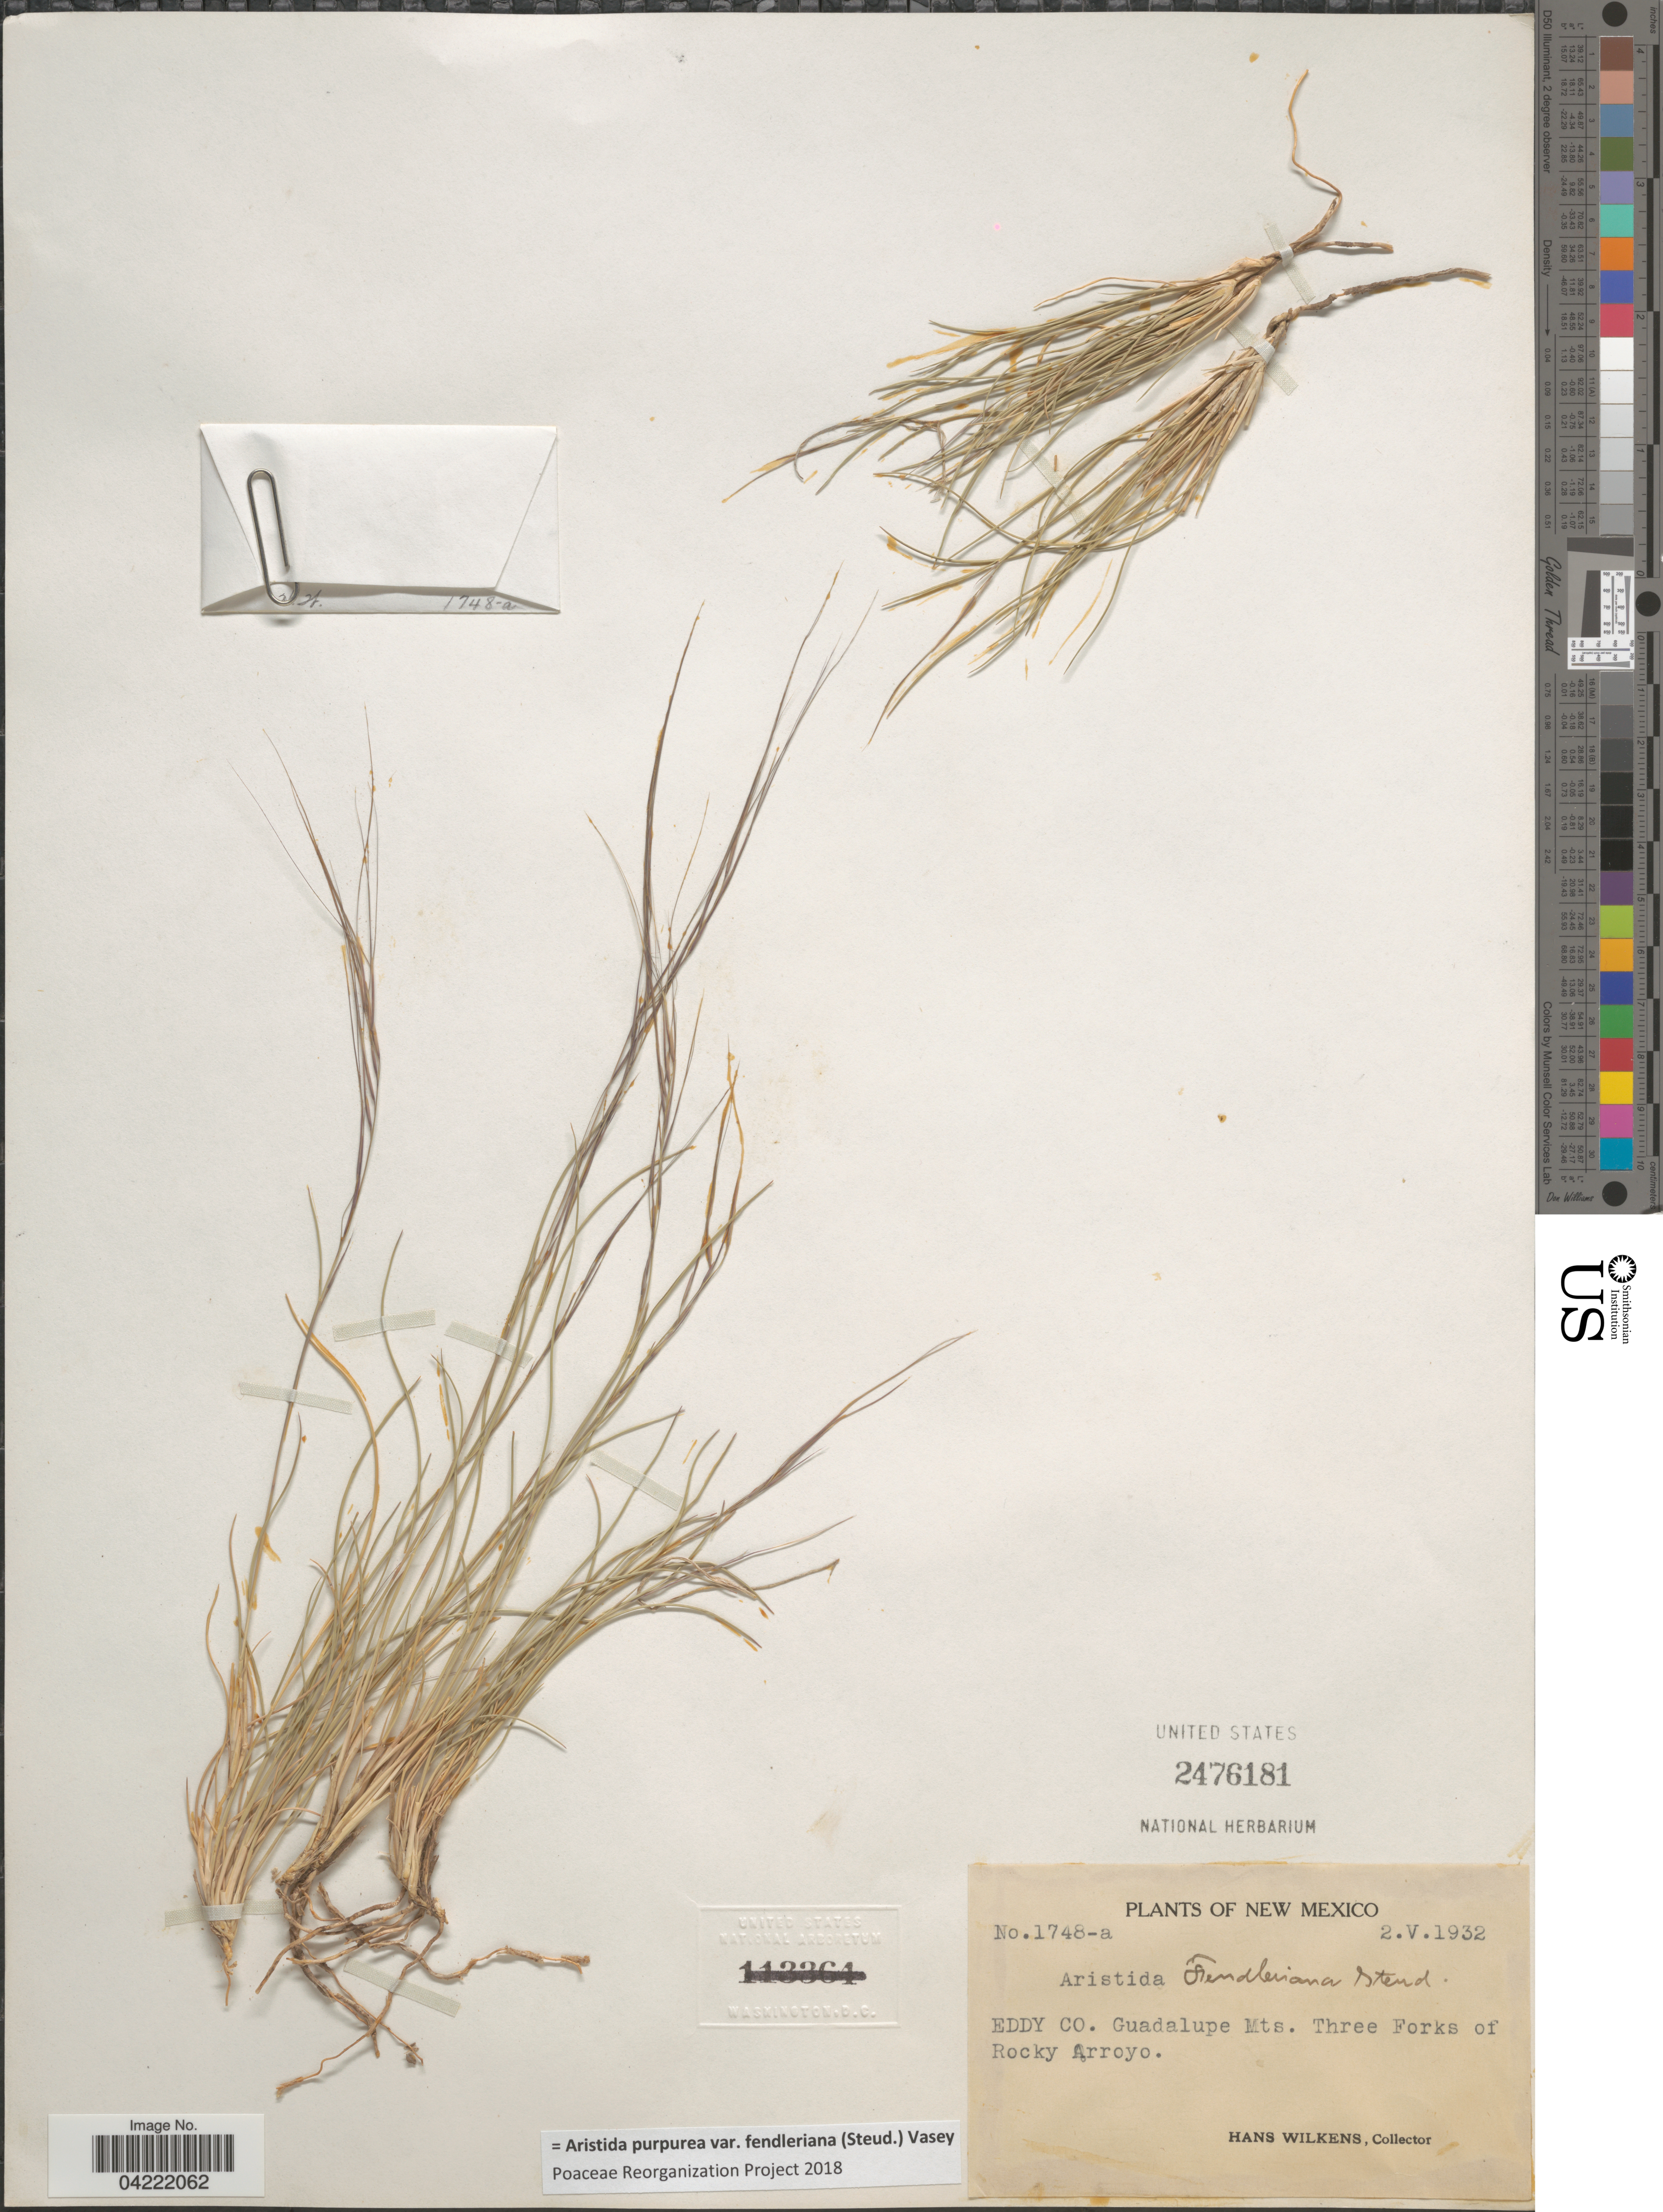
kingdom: Plantae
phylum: Tracheophyta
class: Liliopsida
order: Poales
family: Poaceae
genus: Aristida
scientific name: Aristida purpurea var. fendleriana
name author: (Steud.) Vasey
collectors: H. Wilkens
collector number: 1748-a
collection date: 1932-05-02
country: United States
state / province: New Mexico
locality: Eddy Co. Guadalupe Mts. Three Forks of Rocky Arroyo.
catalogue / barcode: US 2476181